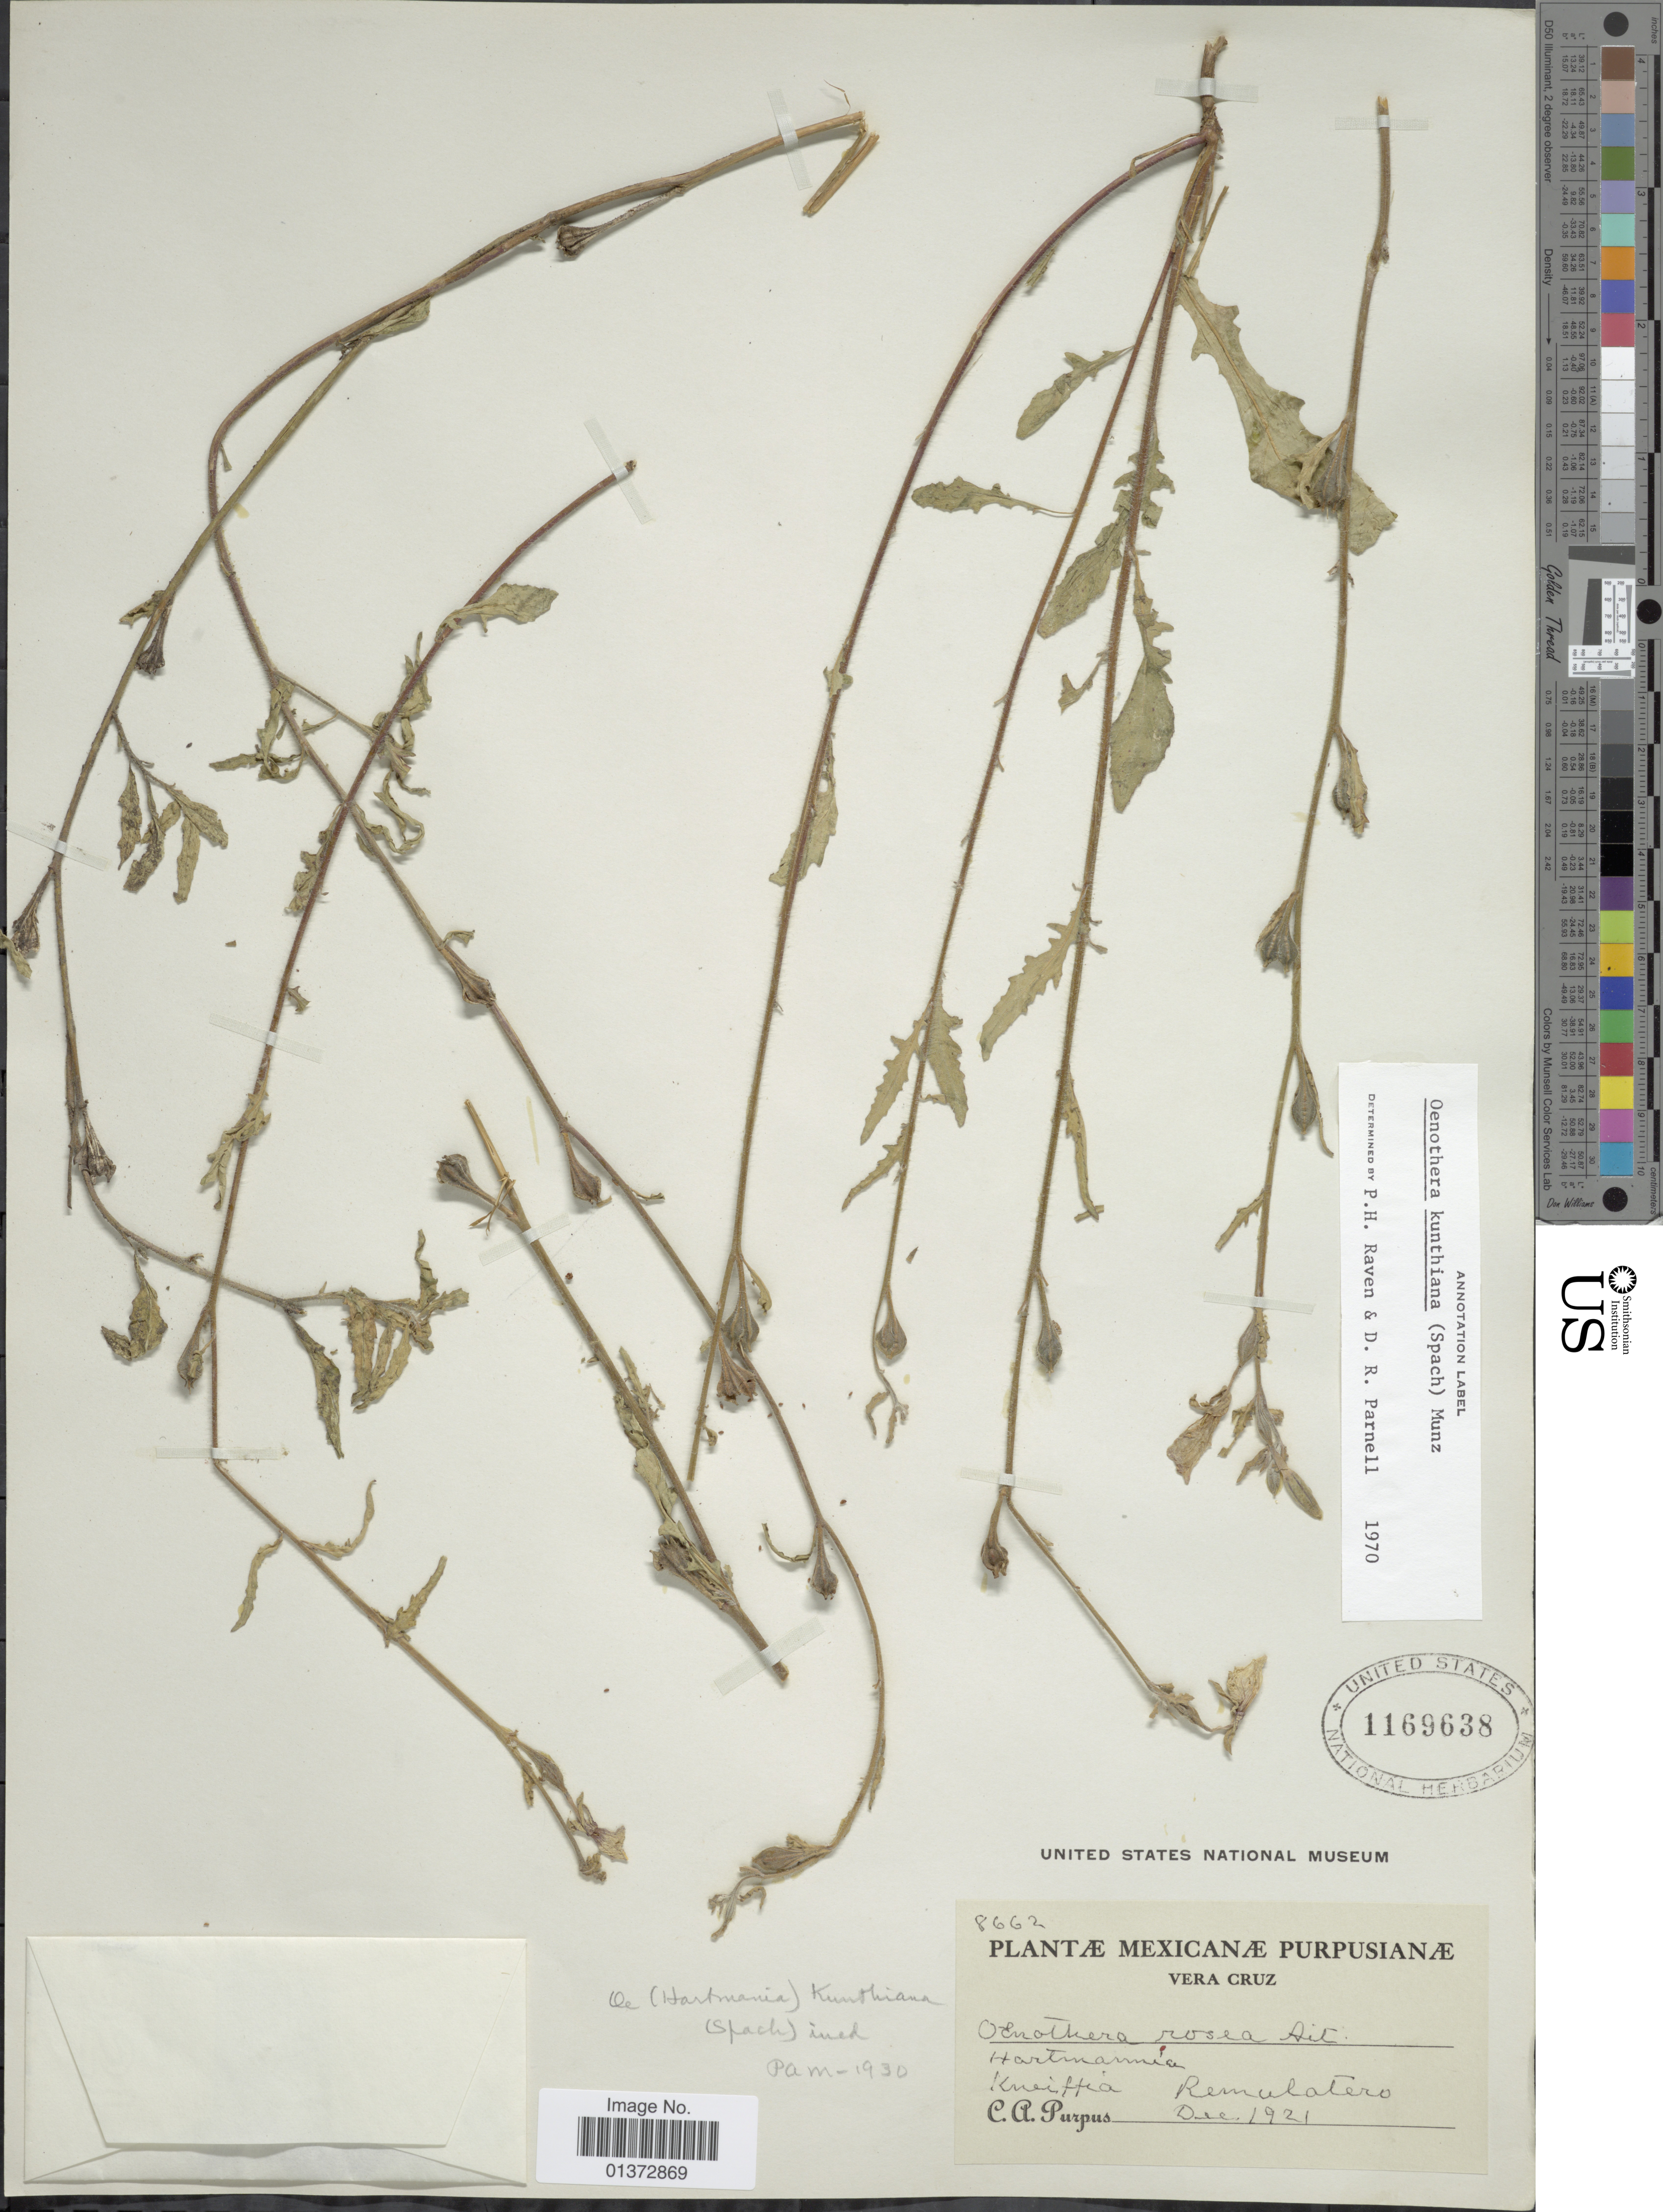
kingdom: Plantae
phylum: Tracheophyta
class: Magnoliopsida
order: Myrtales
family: Onagraceae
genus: Oenothera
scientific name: Oenothera kunthiana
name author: (Spach) Munz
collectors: C. A. Purpus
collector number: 8662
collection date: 1921-12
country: Mexico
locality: Vera Cruz, Remulatero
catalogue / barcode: US 1169638